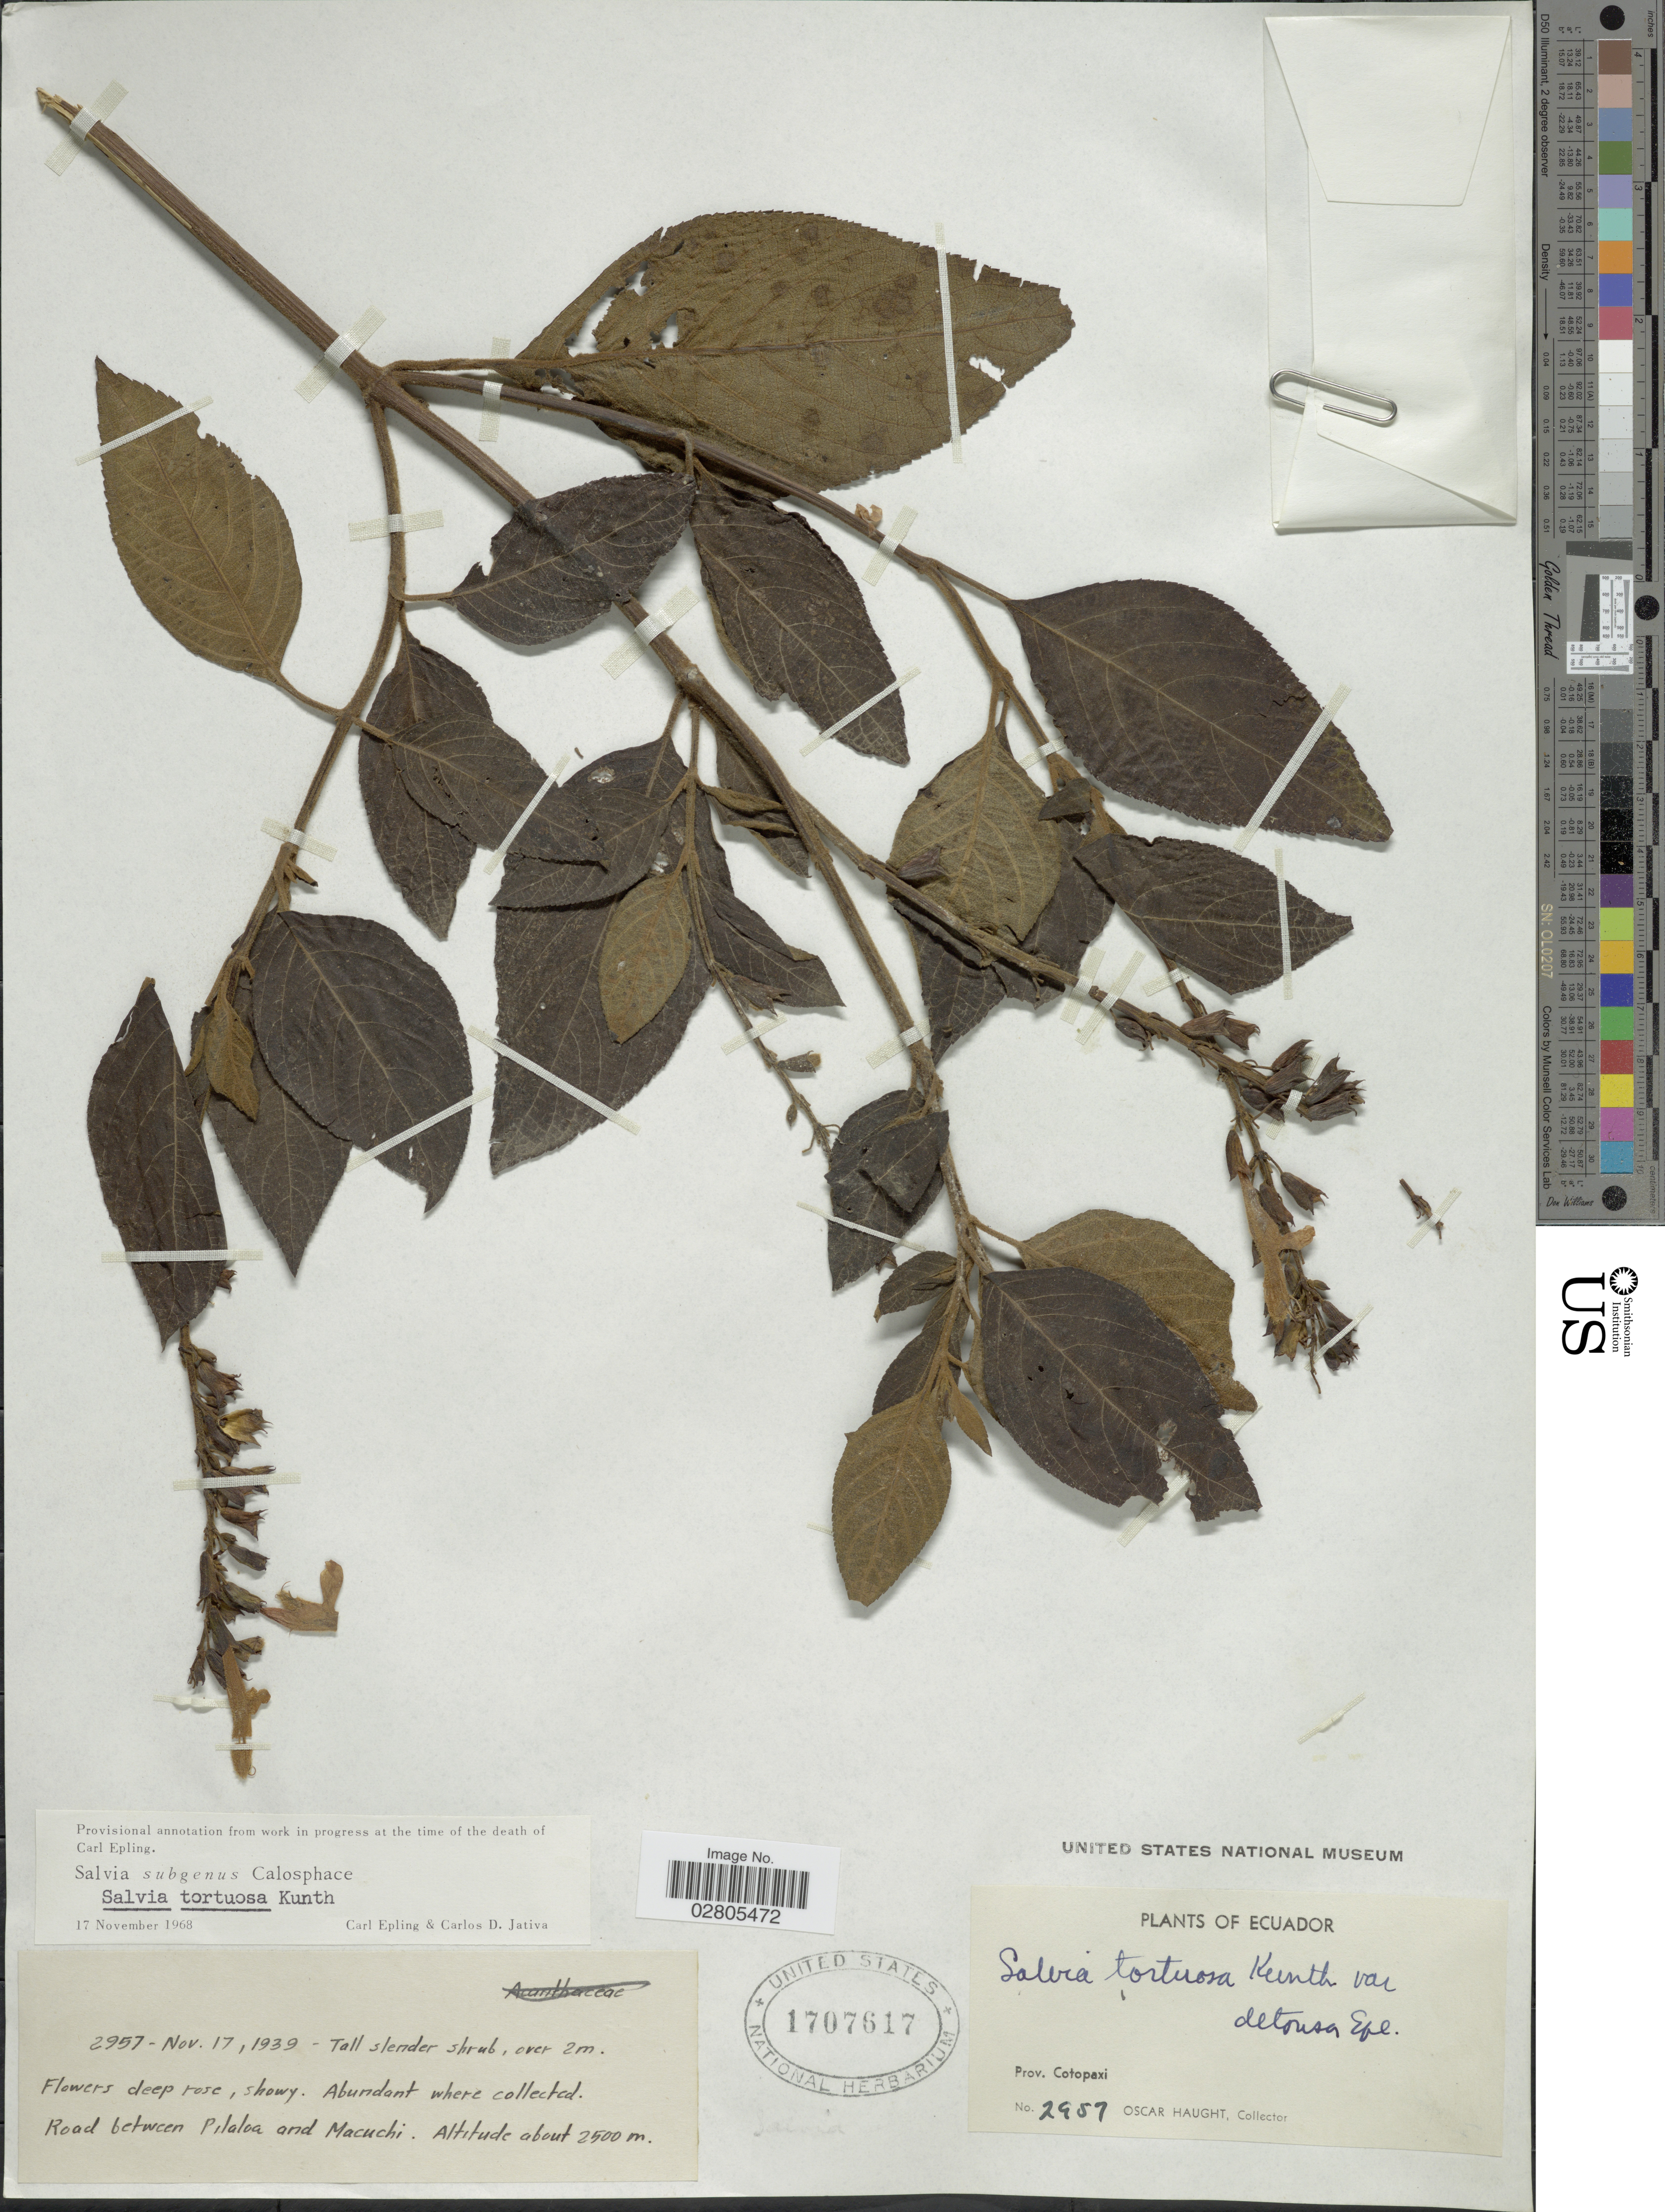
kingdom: Plantae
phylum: Tracheophyta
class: Magnoliopsida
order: Lamiales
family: Lamiaceae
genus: Salvia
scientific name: Salvia tortuosa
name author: Kunth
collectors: O. L. Haught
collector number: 2957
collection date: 1939-11-17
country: Ecuador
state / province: Cotopaxi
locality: Road between Pilaloa and Macuchi. Prov. Cotopaxi.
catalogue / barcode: US 1707617